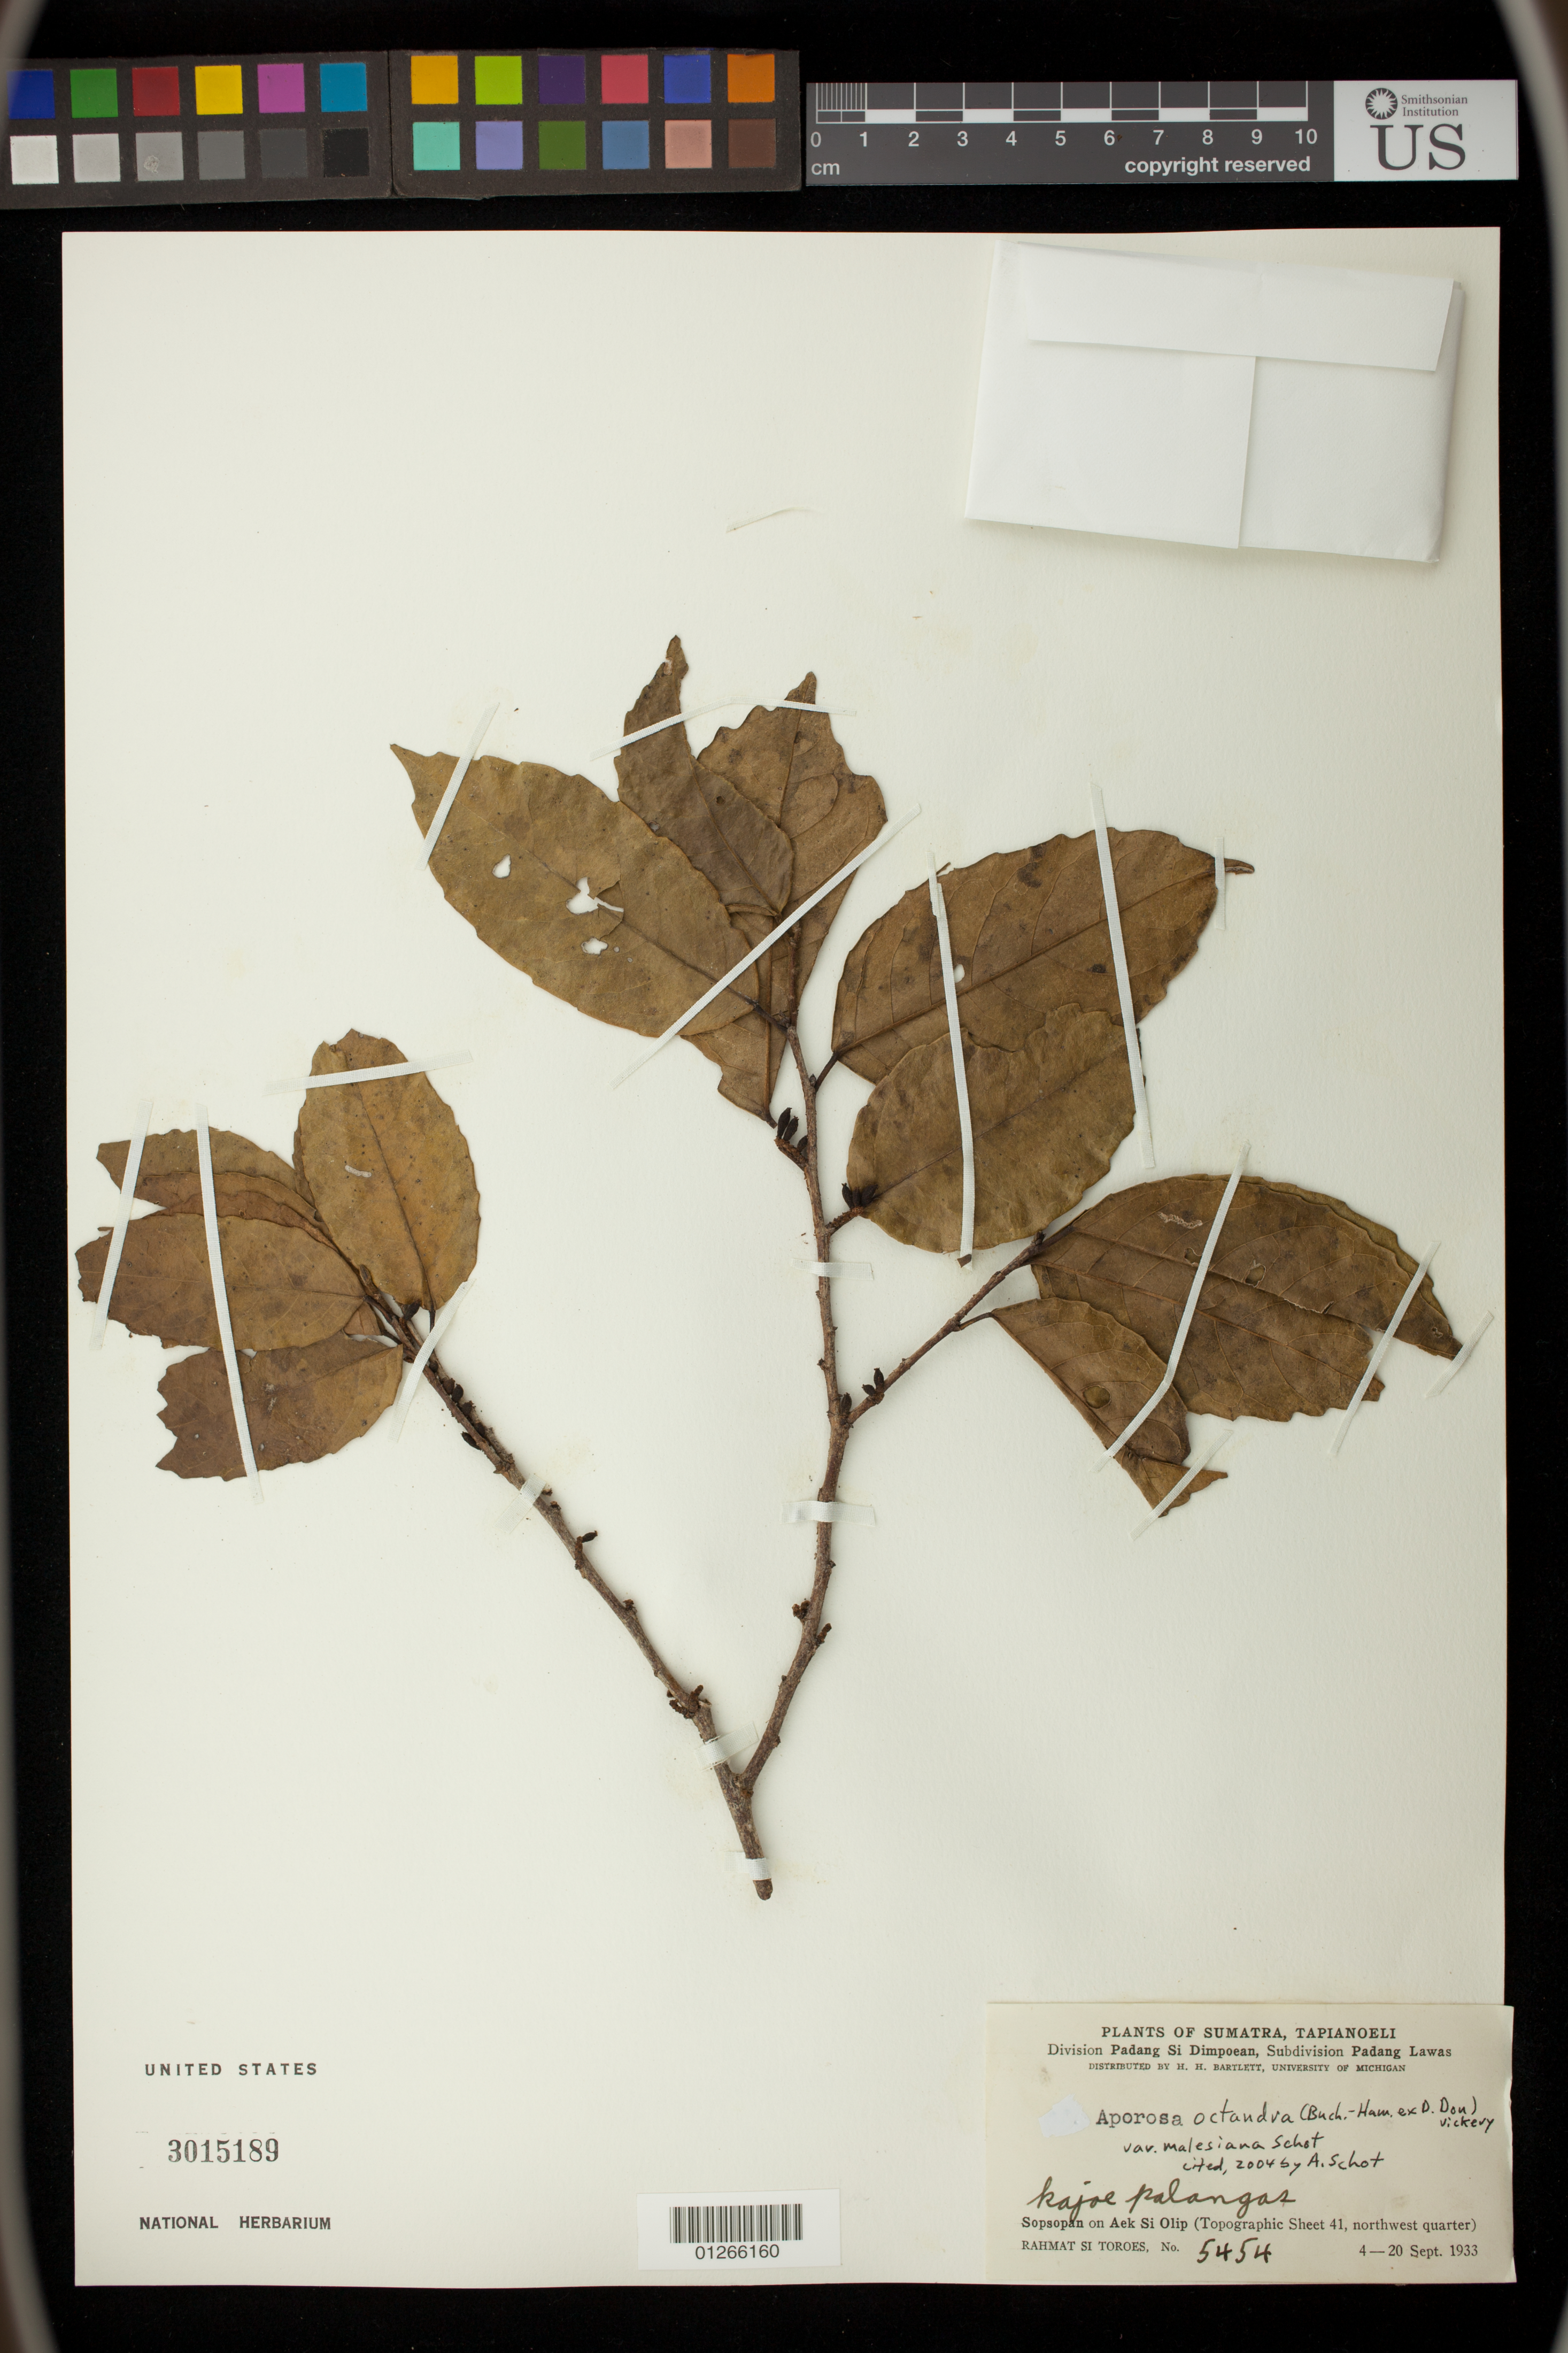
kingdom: Plantae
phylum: Tracheophyta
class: Magnoliopsida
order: Malpighiales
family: Phyllanthaceae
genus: Aporosa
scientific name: Aporosa octandra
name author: (Buch.-Ham. & D. Don) Vickery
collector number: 5454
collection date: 1933-09-04/1933-09-20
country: Indonesia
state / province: Sumatra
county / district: Sumatera Utara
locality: Sumatra, Tapianoeli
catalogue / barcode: US 3015189